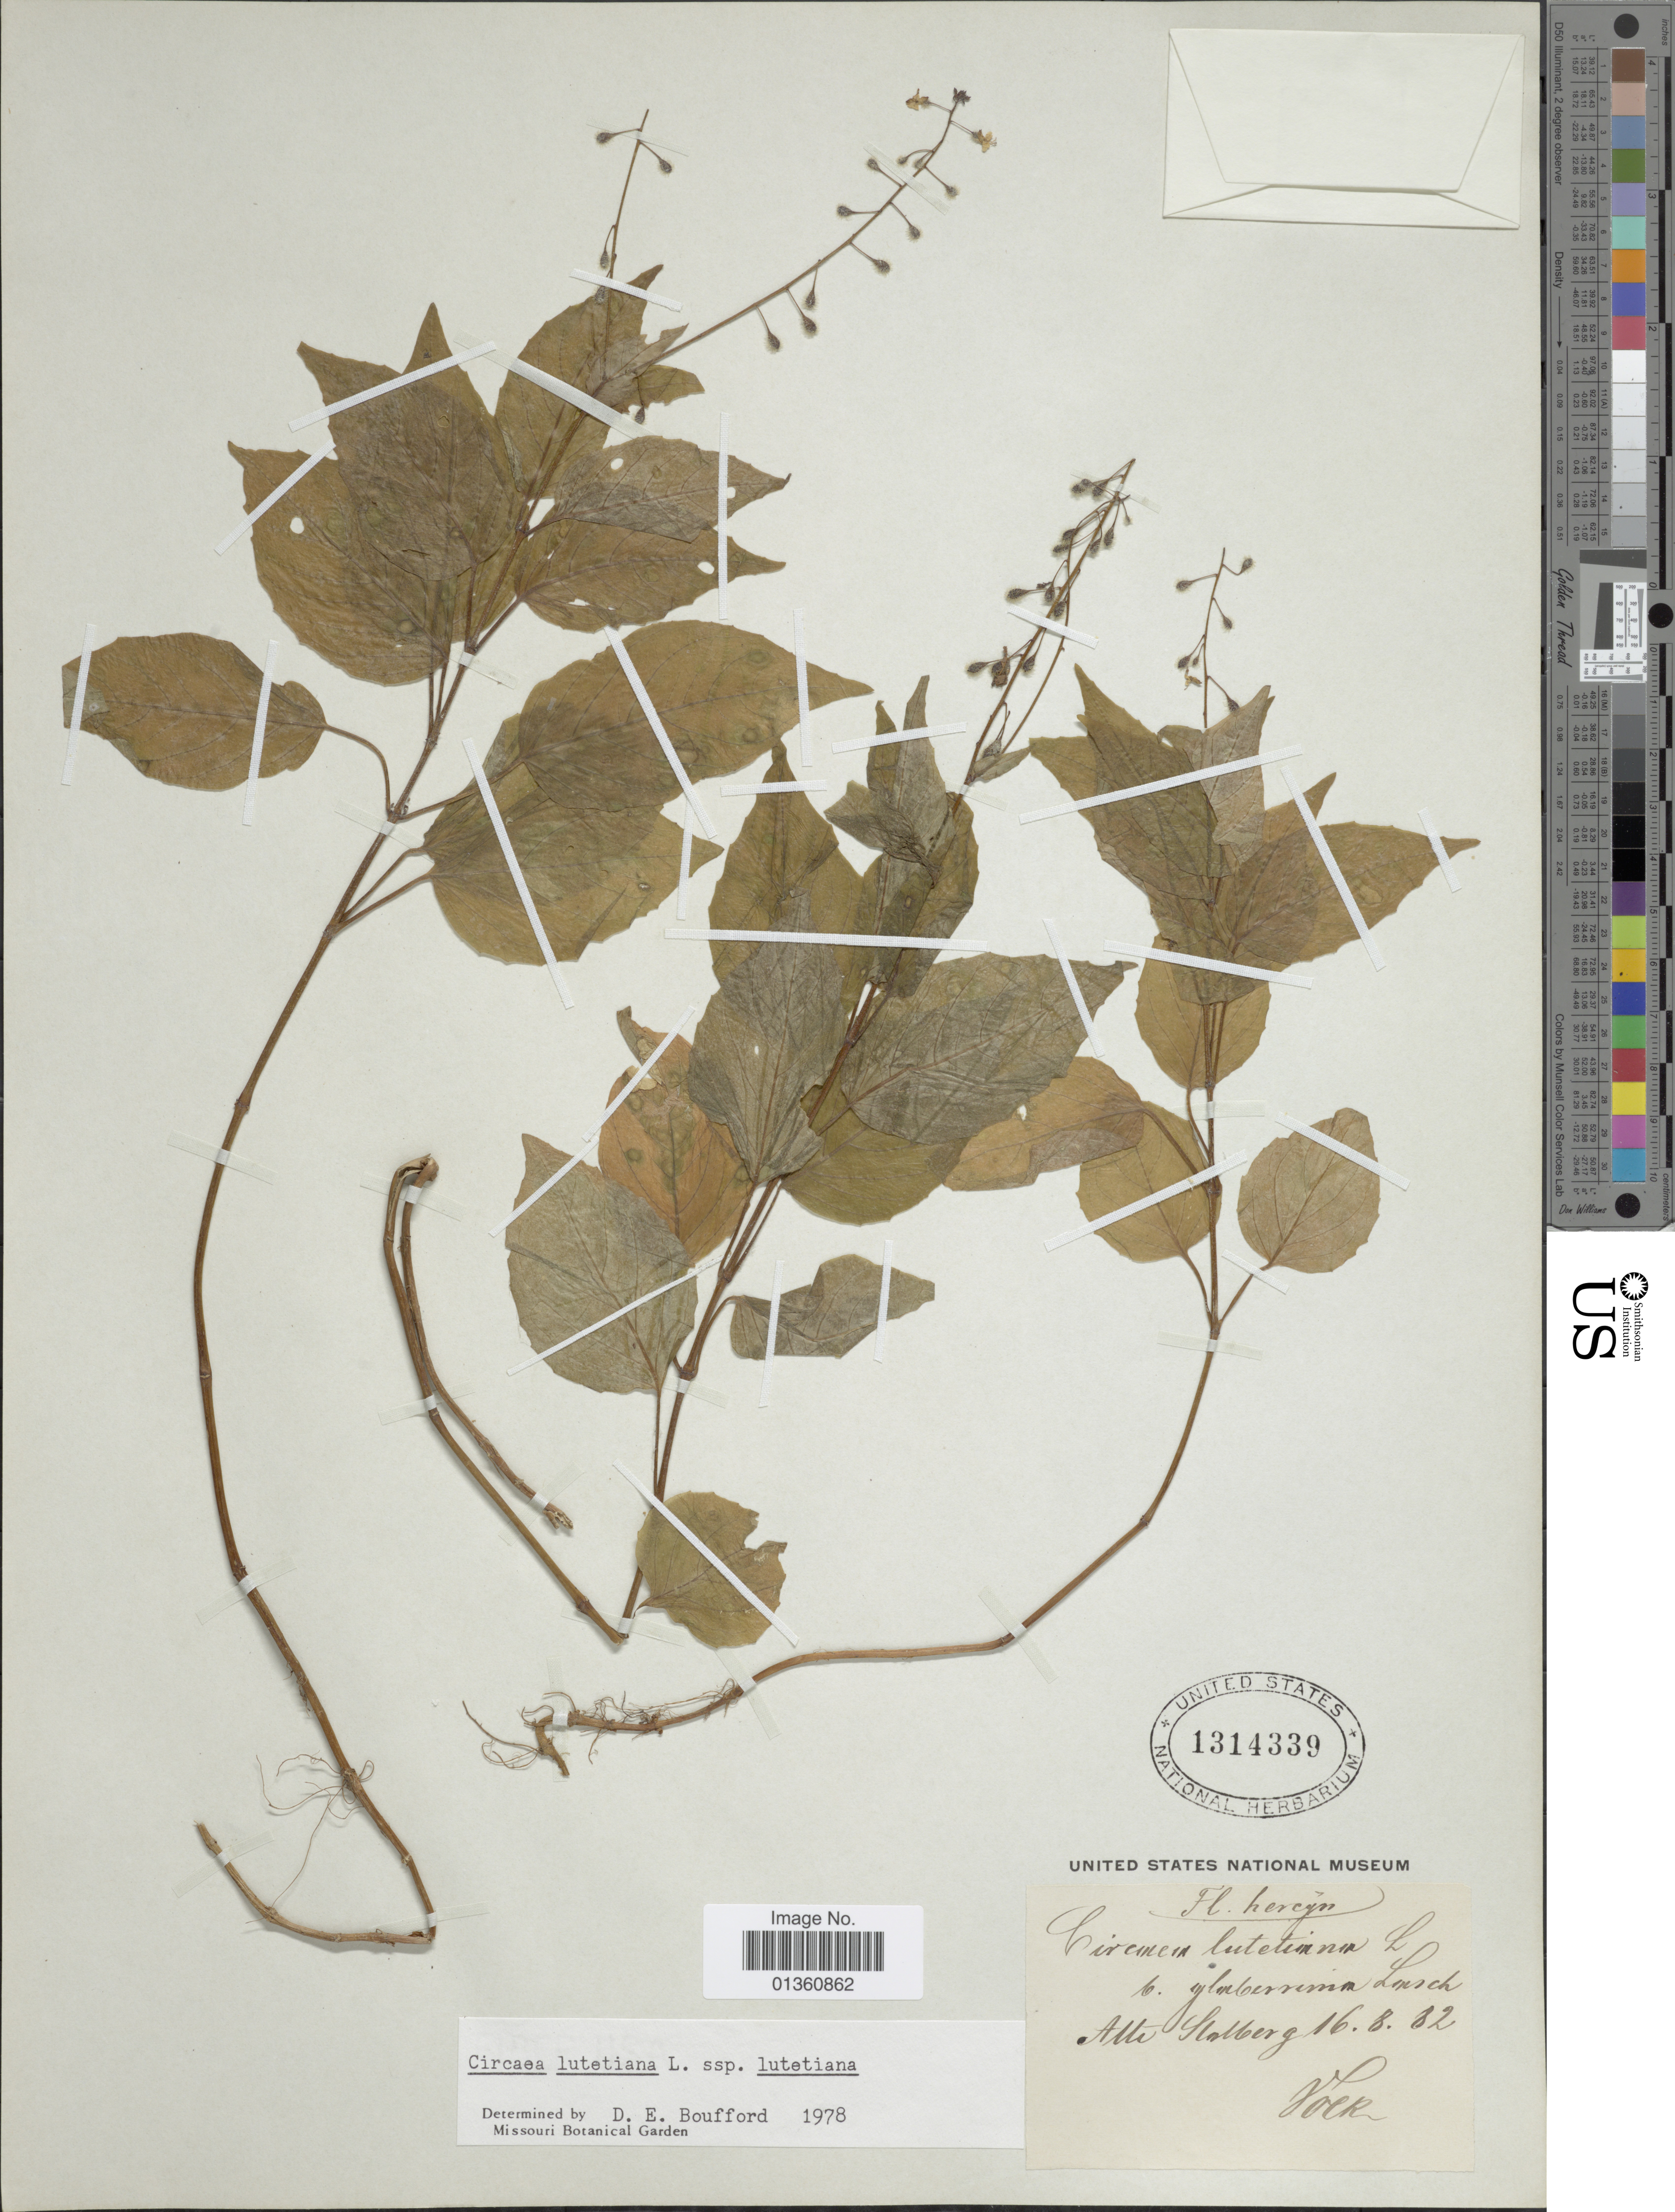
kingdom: Plantae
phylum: Tracheophyta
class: Magnoliopsida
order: Myrtales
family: Onagraceae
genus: Circaea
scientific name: Circaea lutetiana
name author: L.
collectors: -. Vocke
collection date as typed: Transcribed d/m/y: 16/8/32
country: Germany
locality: Hercyn, Alte Stalberg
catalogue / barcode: US 1314339